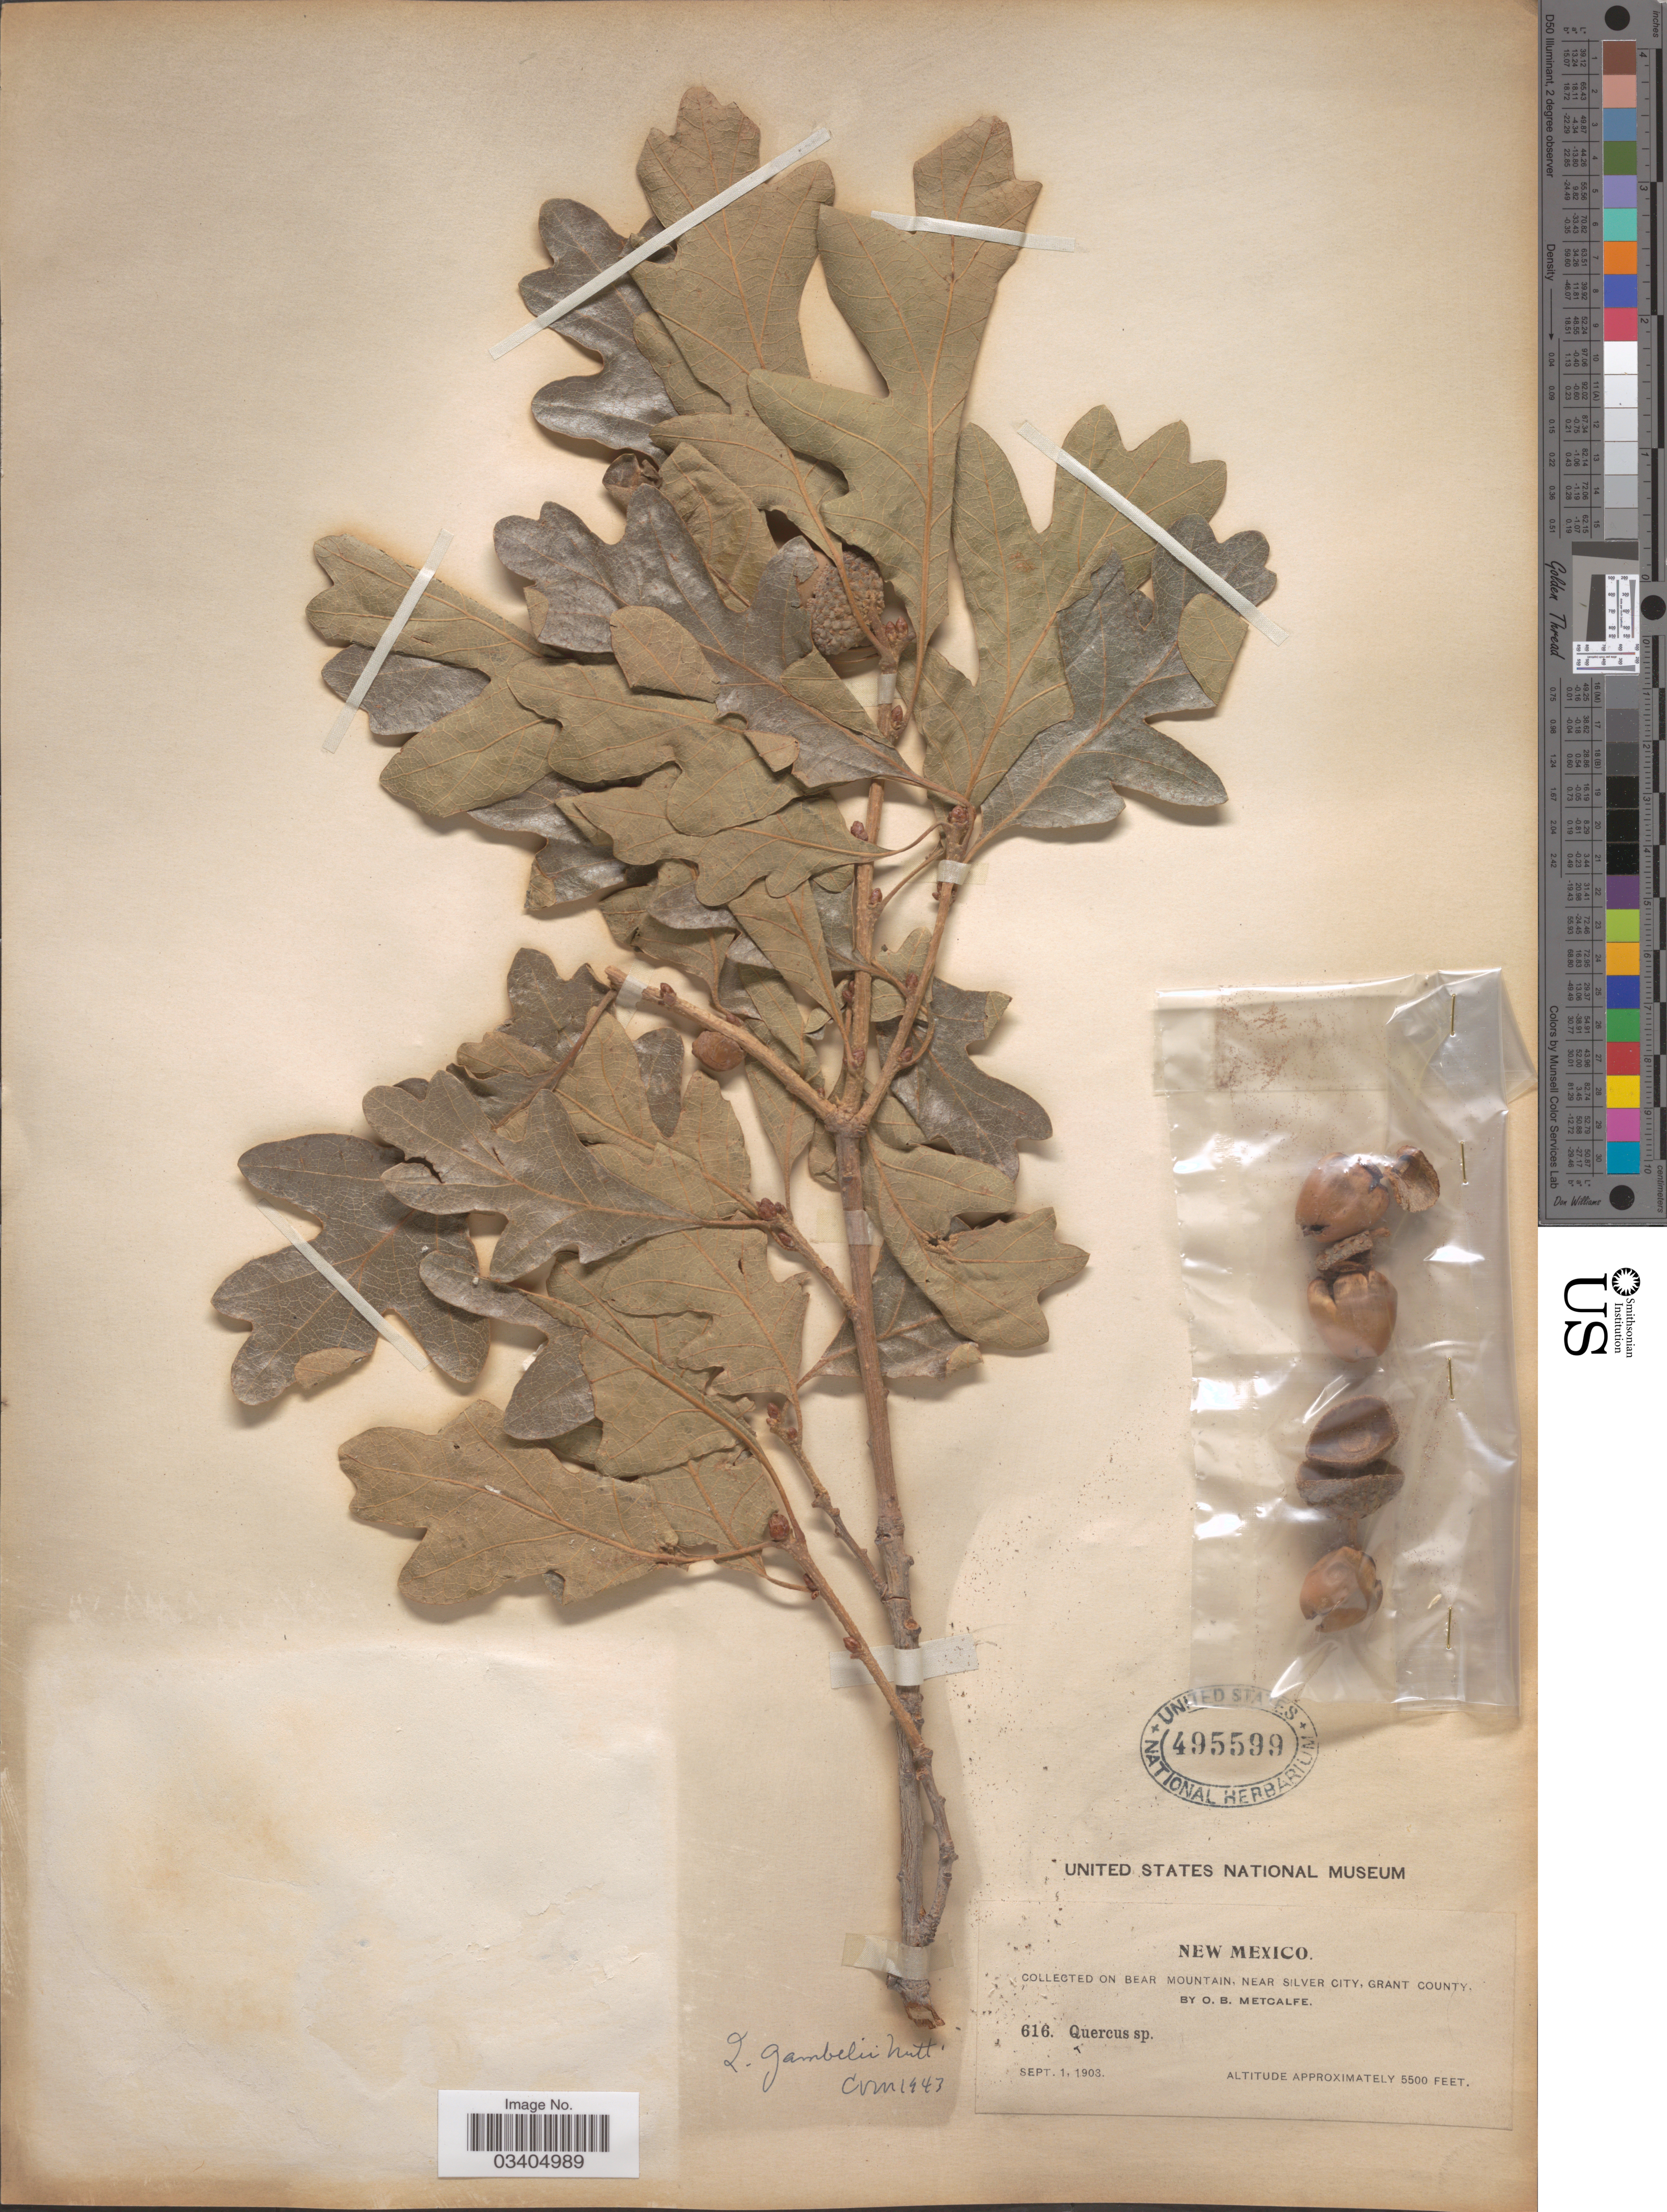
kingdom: Plantae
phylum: Tracheophyta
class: Magnoliopsida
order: Fagales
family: Fagaceae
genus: Quercus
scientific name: Quercus gambelii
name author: Nutt.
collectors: O. B. Metcalfe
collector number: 616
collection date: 1903-09-01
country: United States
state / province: New Mexico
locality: On Bear Mountain, near Silver City, Grant County.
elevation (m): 1676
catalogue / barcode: US 495599